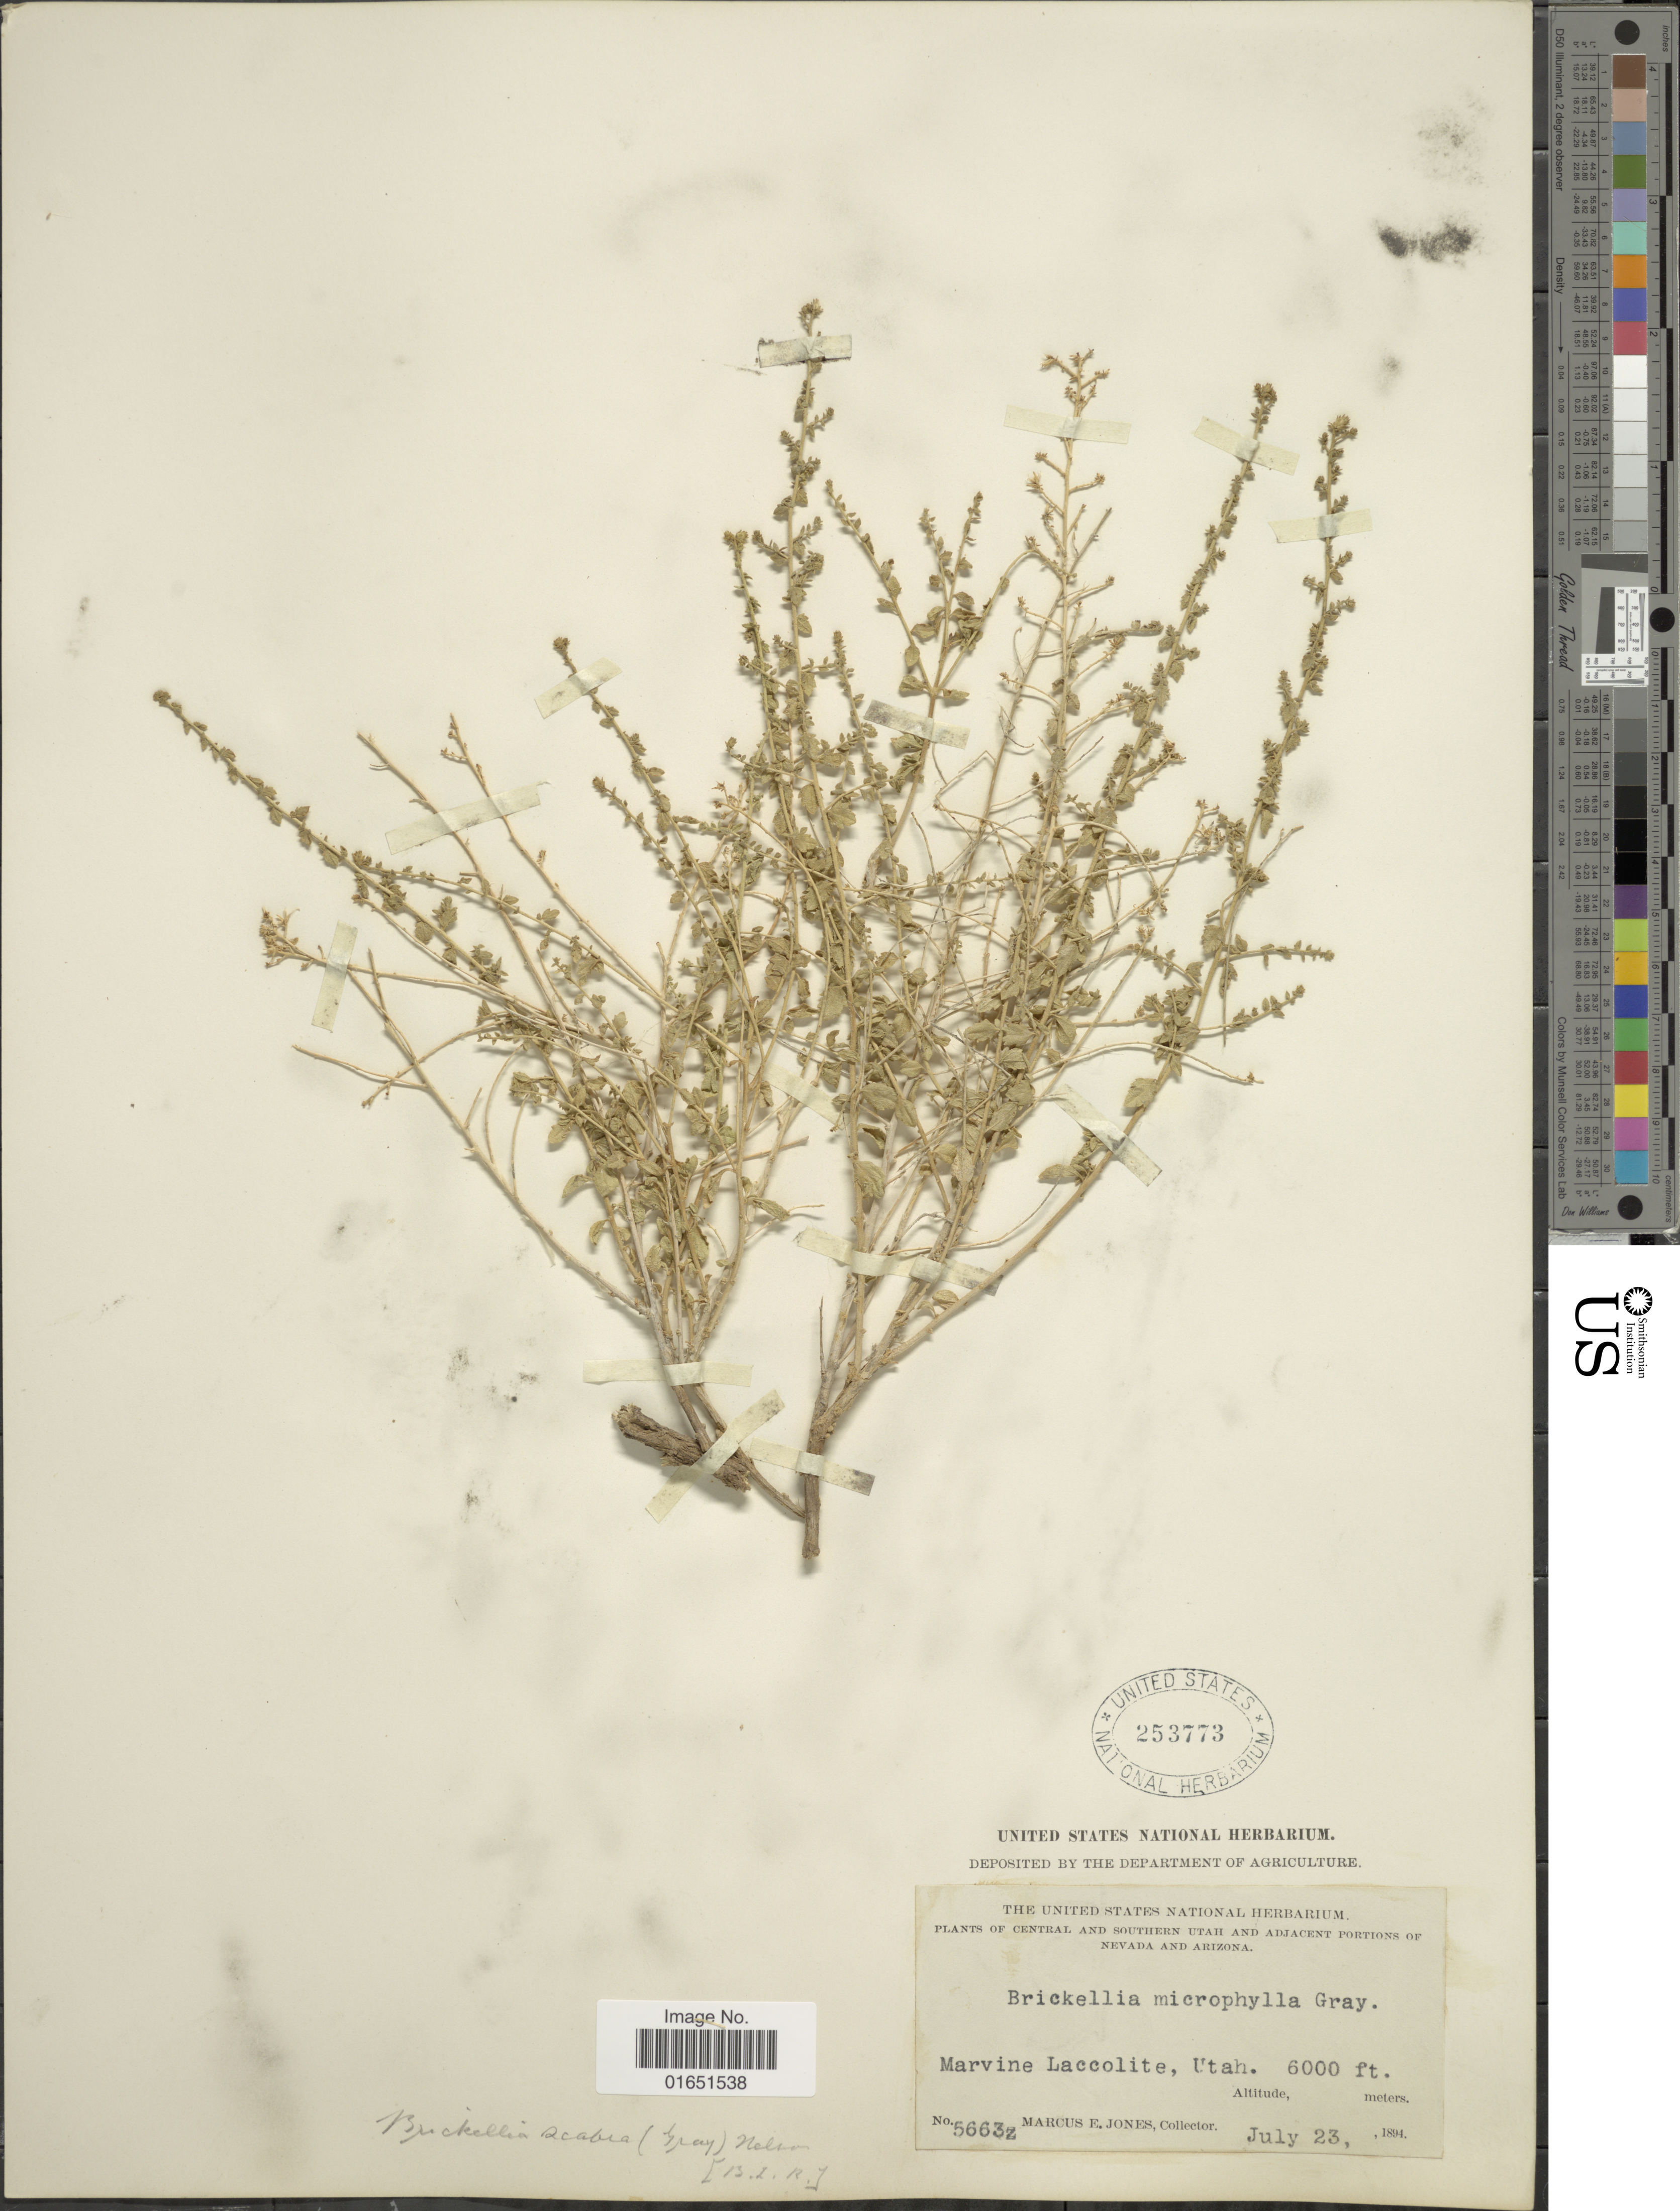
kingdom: Plantae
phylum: Tracheophyta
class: Magnoliopsida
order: Asterales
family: Asteraceae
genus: Brickellia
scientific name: Brickellia scabra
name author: (A. Gray) A. Nelson ex B.L. Rob.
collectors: M. E. Jones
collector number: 56632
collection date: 1894-07-23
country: United States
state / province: Utah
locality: Central and Southern Utah and Adjacent portions of Nevada and Arizona, Marvine Laccolite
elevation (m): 1829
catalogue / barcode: US 253773